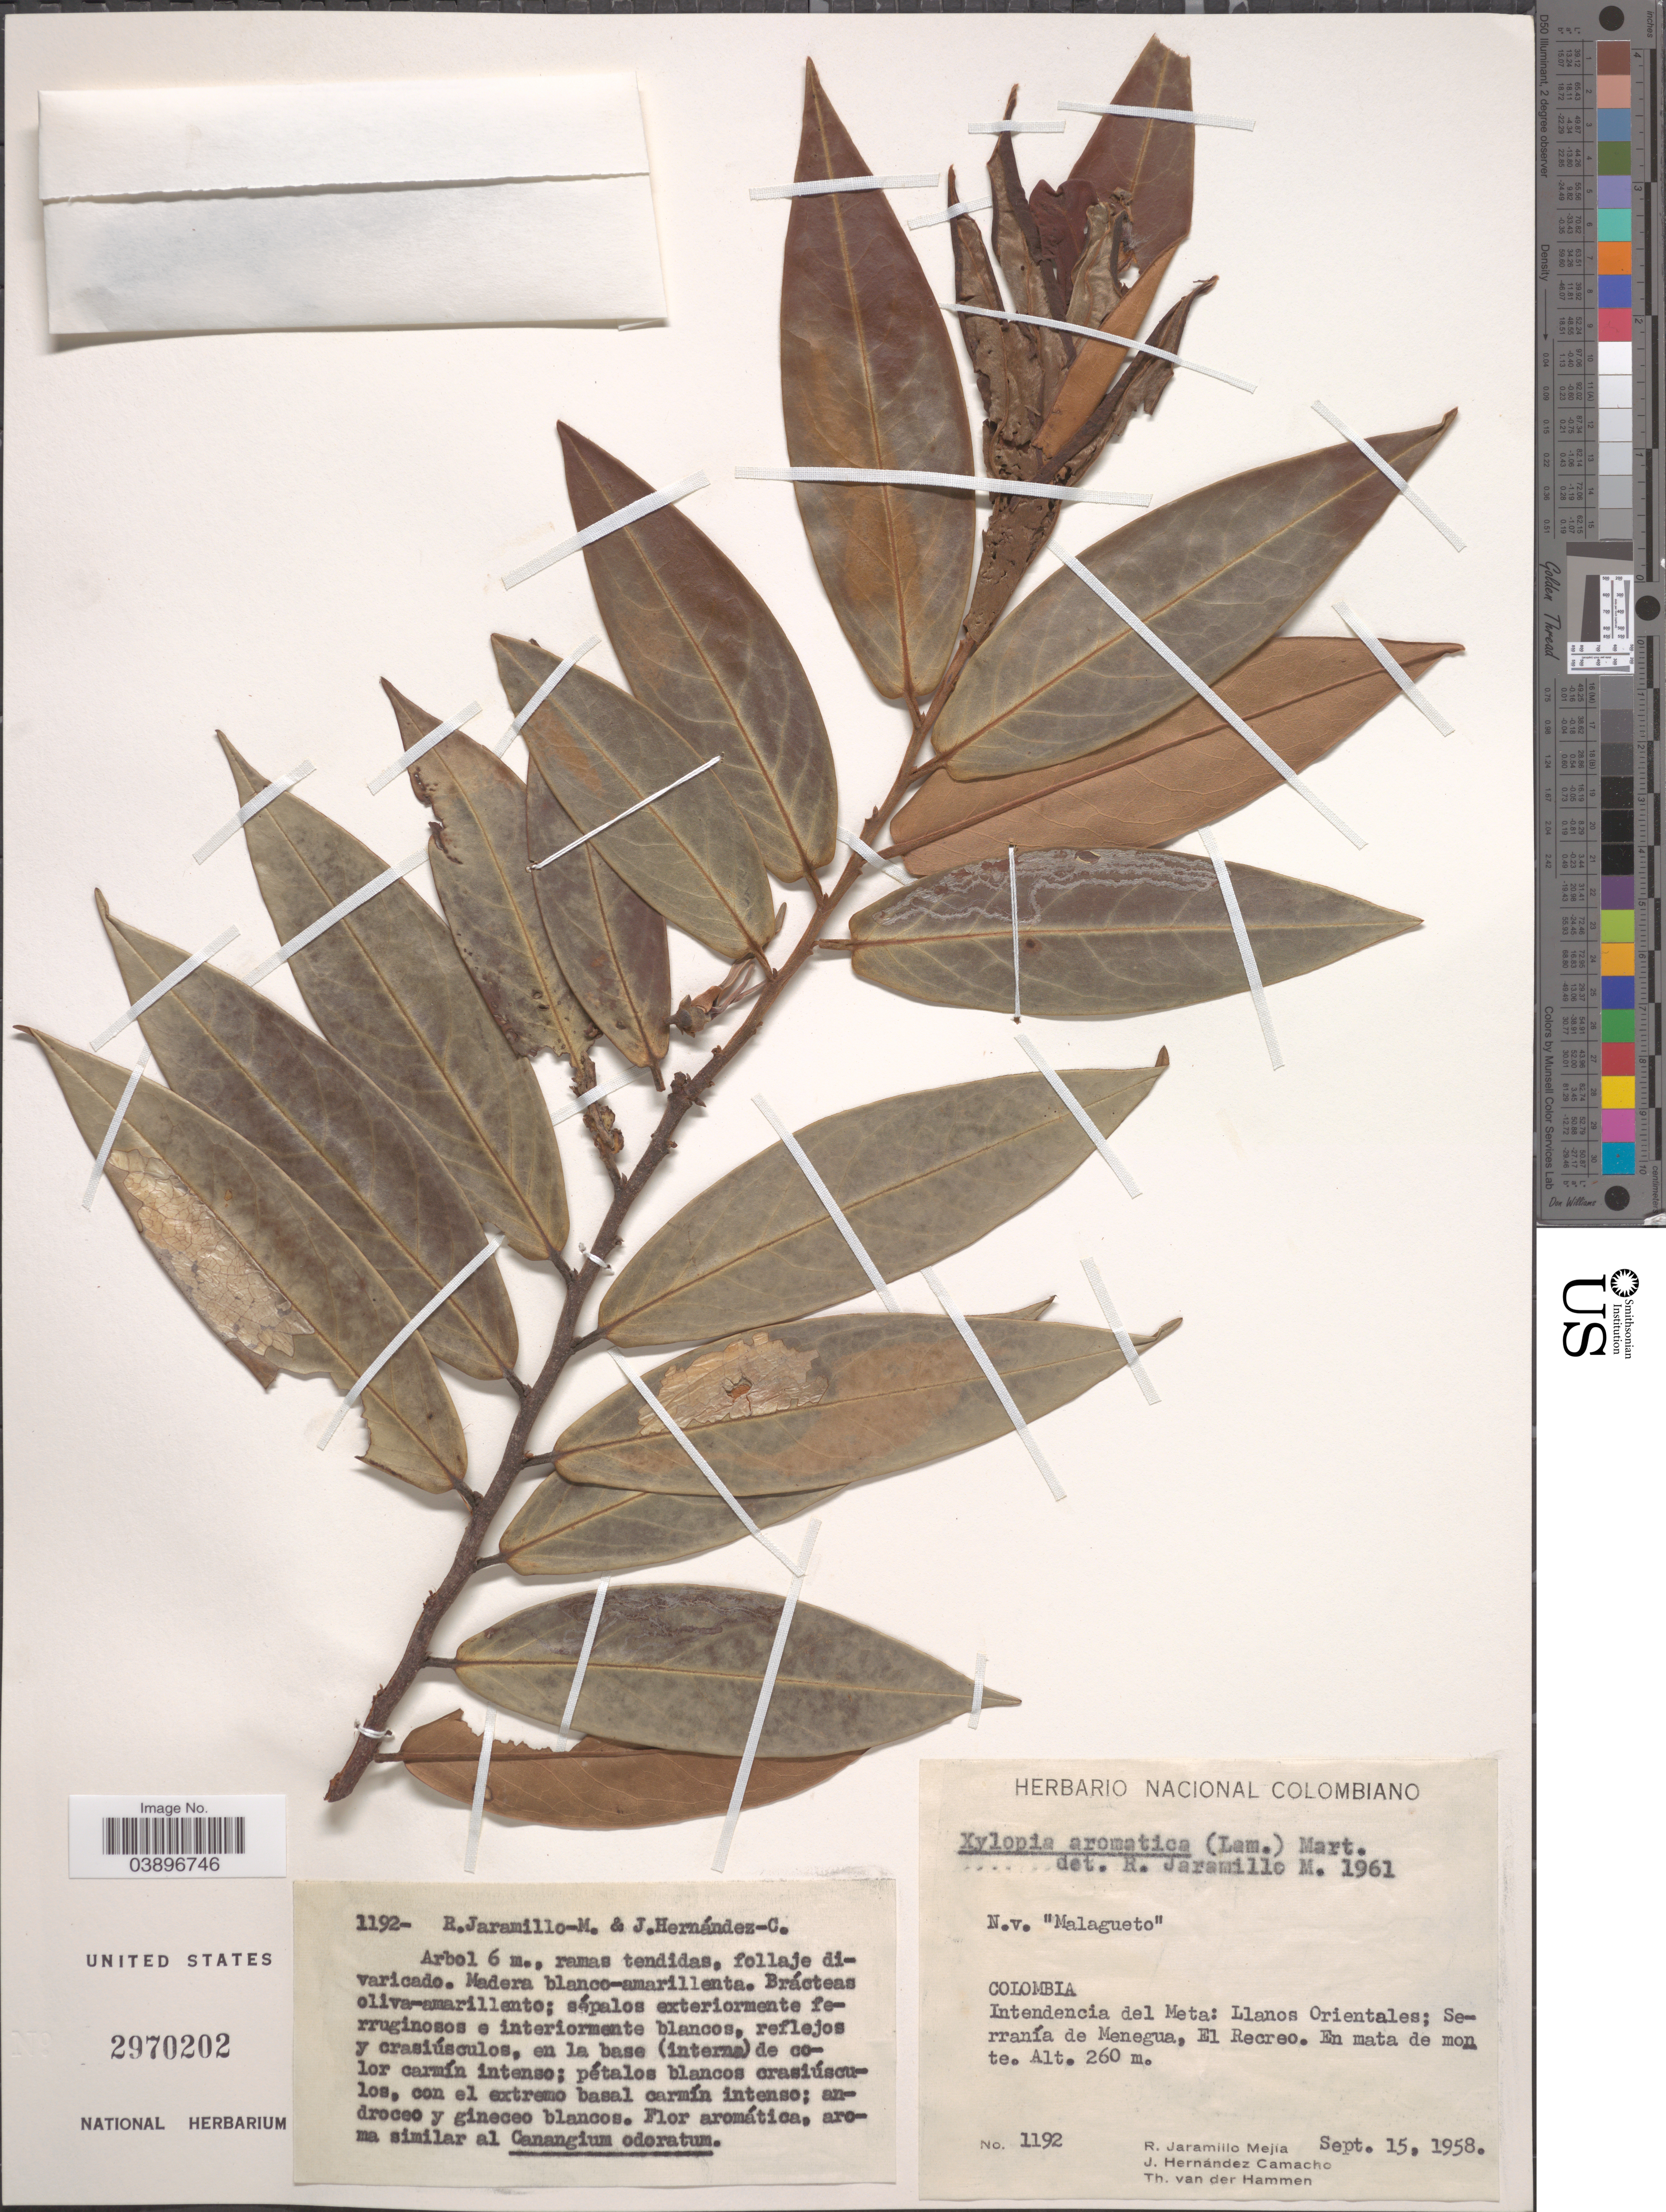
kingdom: Plantae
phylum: Tracheophyta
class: Magnoliopsida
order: Magnoliales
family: Annonaceae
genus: Xylopia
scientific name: Xylopia aromatica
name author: (Lam.) Mart.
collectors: R. Jaramillo M., J. Hernandez Camacho & T. Van der Hammen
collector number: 1192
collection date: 1958-09-15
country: Colombia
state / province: Meta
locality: Intendencia del Meta: Llanos Orientales; Serranía de Menegua, El Recreo.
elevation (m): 260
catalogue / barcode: US 2970202